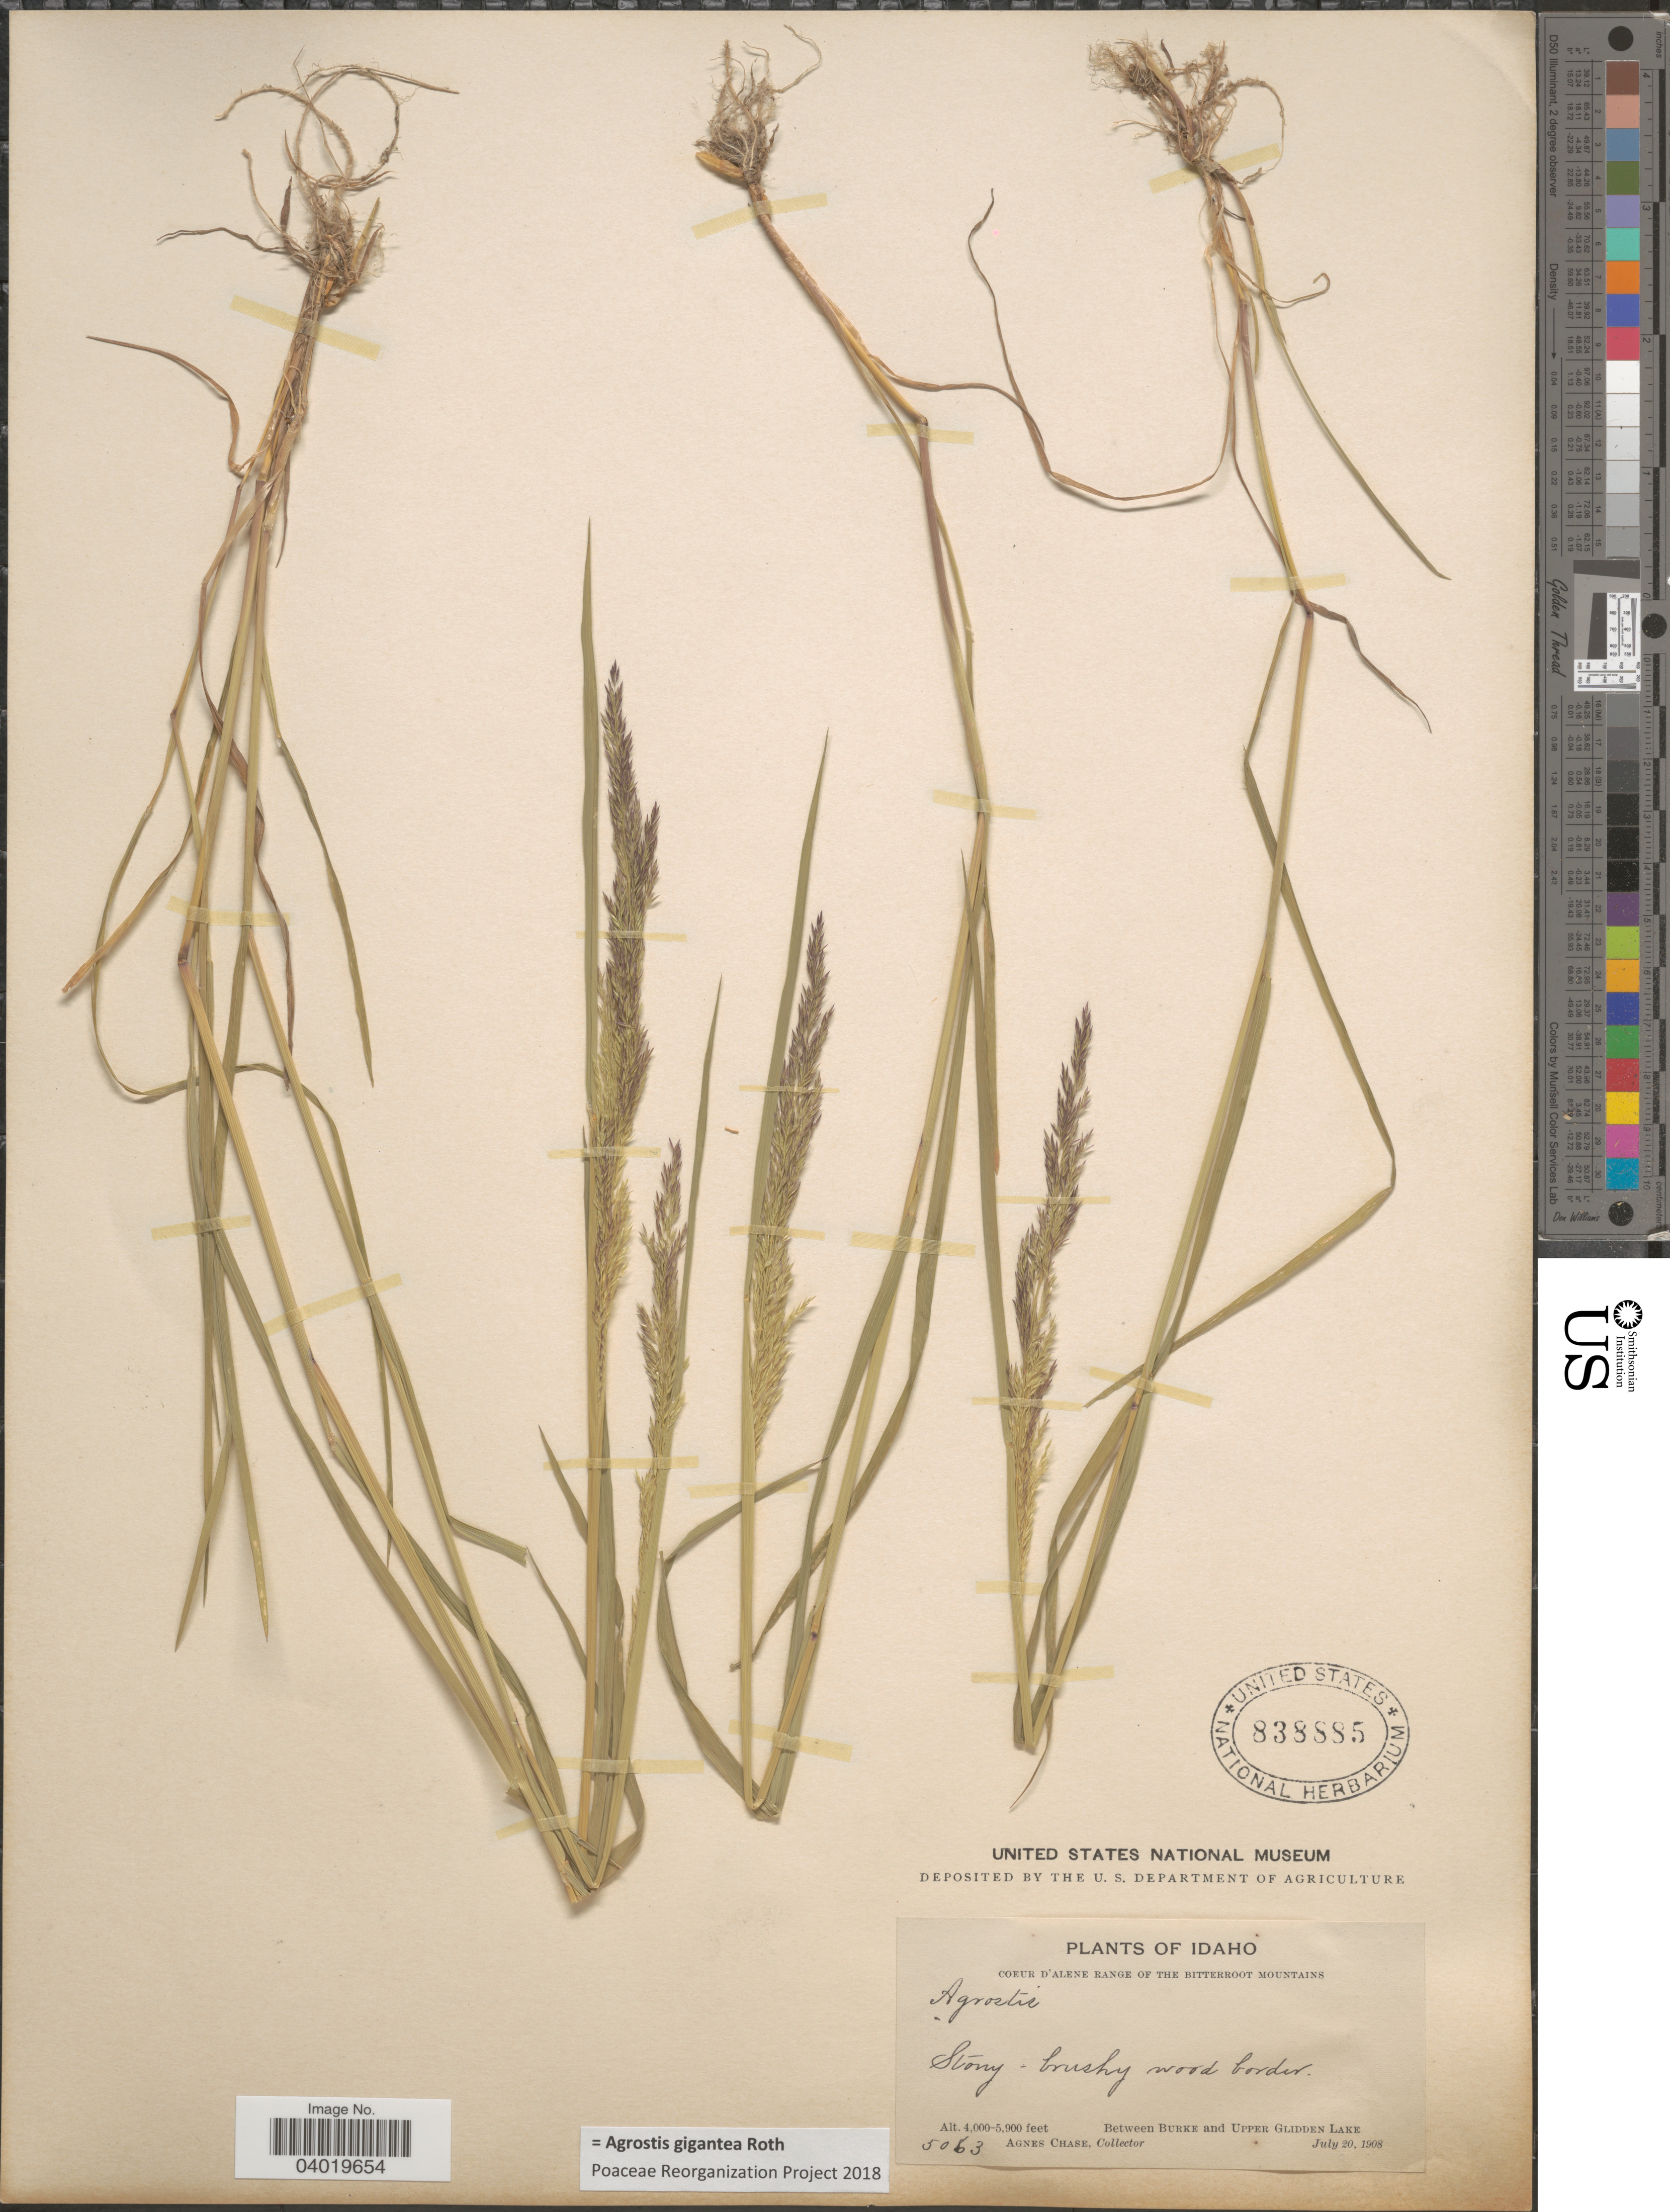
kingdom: Plantae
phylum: Tracheophyta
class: Liliopsida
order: Poales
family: Poaceae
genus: Agrostis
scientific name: Agrostis gigantea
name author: Roth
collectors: A. Chase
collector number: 5063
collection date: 1908-07-20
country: United States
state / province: Idaho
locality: Coeur d'Alene Range of the Bitterroot Mountains. Between Burke and Upper Glidden Lake.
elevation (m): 1219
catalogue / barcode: US 838885